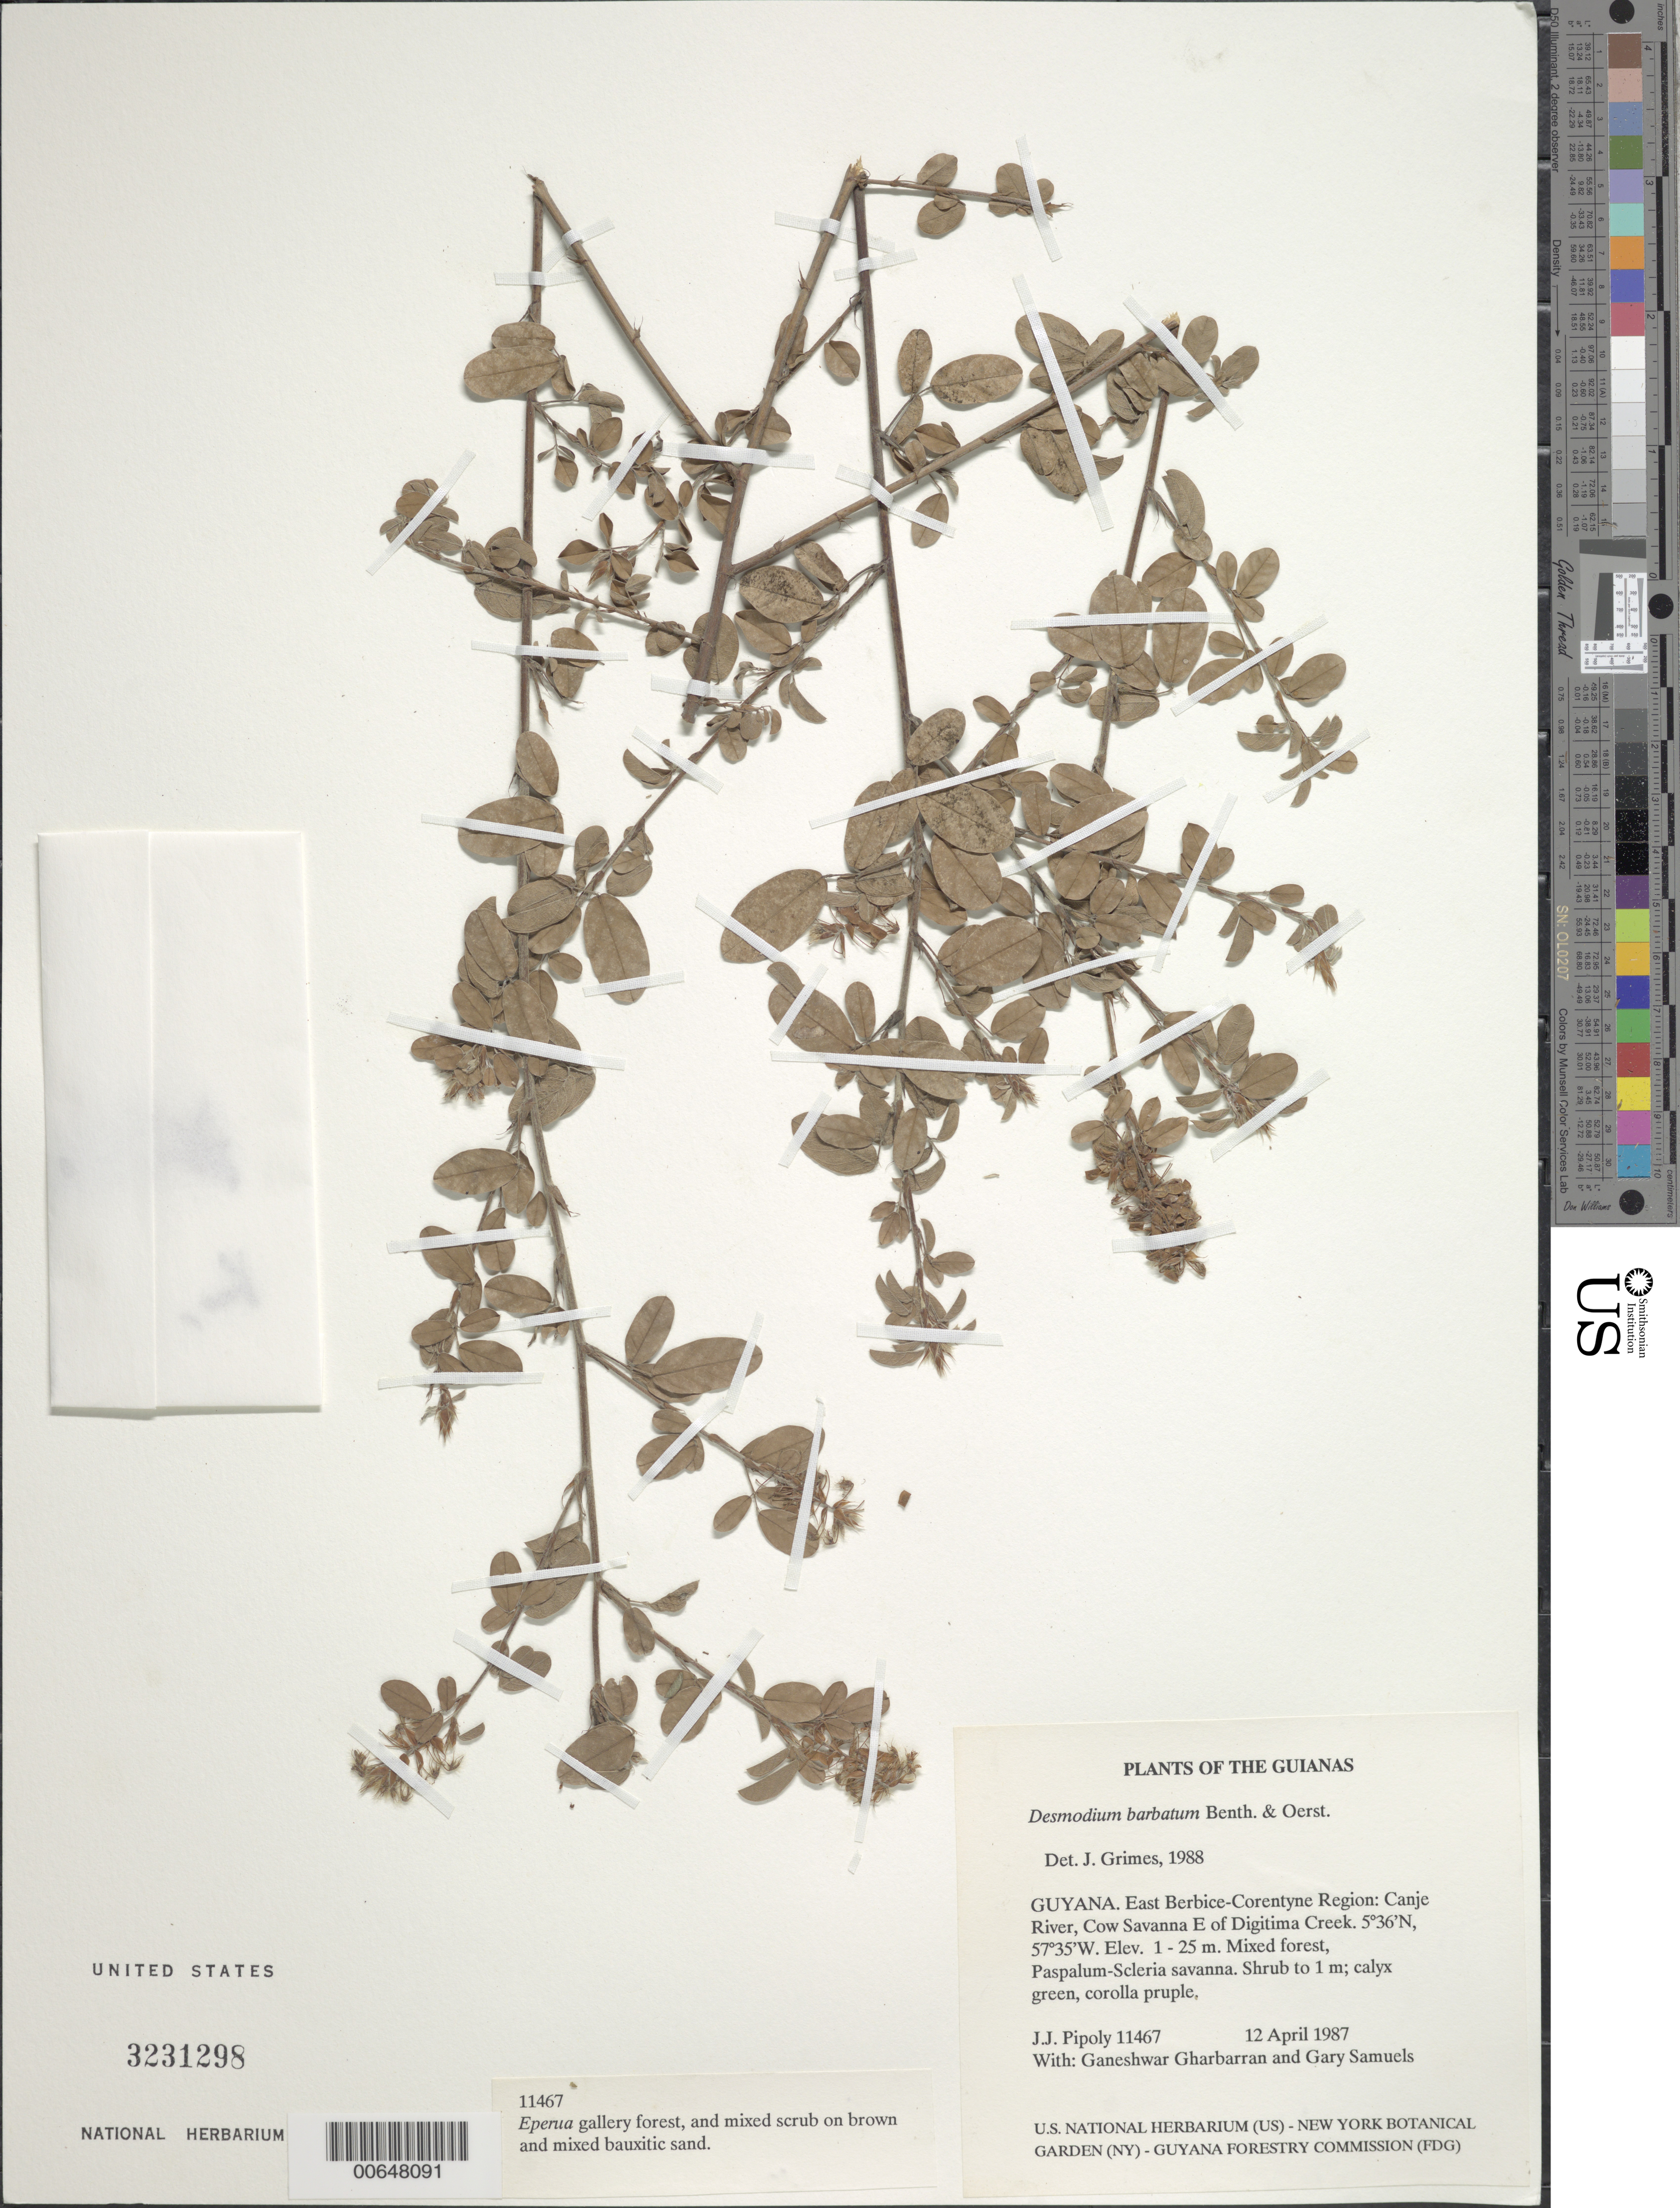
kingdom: Plantae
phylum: Tracheophyta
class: Magnoliopsida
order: Fabales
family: Fabaceae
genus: Grona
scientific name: Grona barbata var. barbata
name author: (L.) H. Ohashi & K. Ohashi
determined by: Strong, Mark T., (BOT), Smithsonian Institution - National Museum of Natural History (UNITED STATES)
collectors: J. J. Pipoly, G. Gharbarran & G. Samuels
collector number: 11467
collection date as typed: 12 April 1987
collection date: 1987-04-12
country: Guyana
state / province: E. Berbice-Corentyne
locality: Canje River, Cow Savanna E of Digitima Creek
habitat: Mixed forest, Paspalum-Scleria savanna, Eperua gallery forest and mixed scrub on brown and mixed bauxitic sand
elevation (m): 1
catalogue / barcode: US 3231298